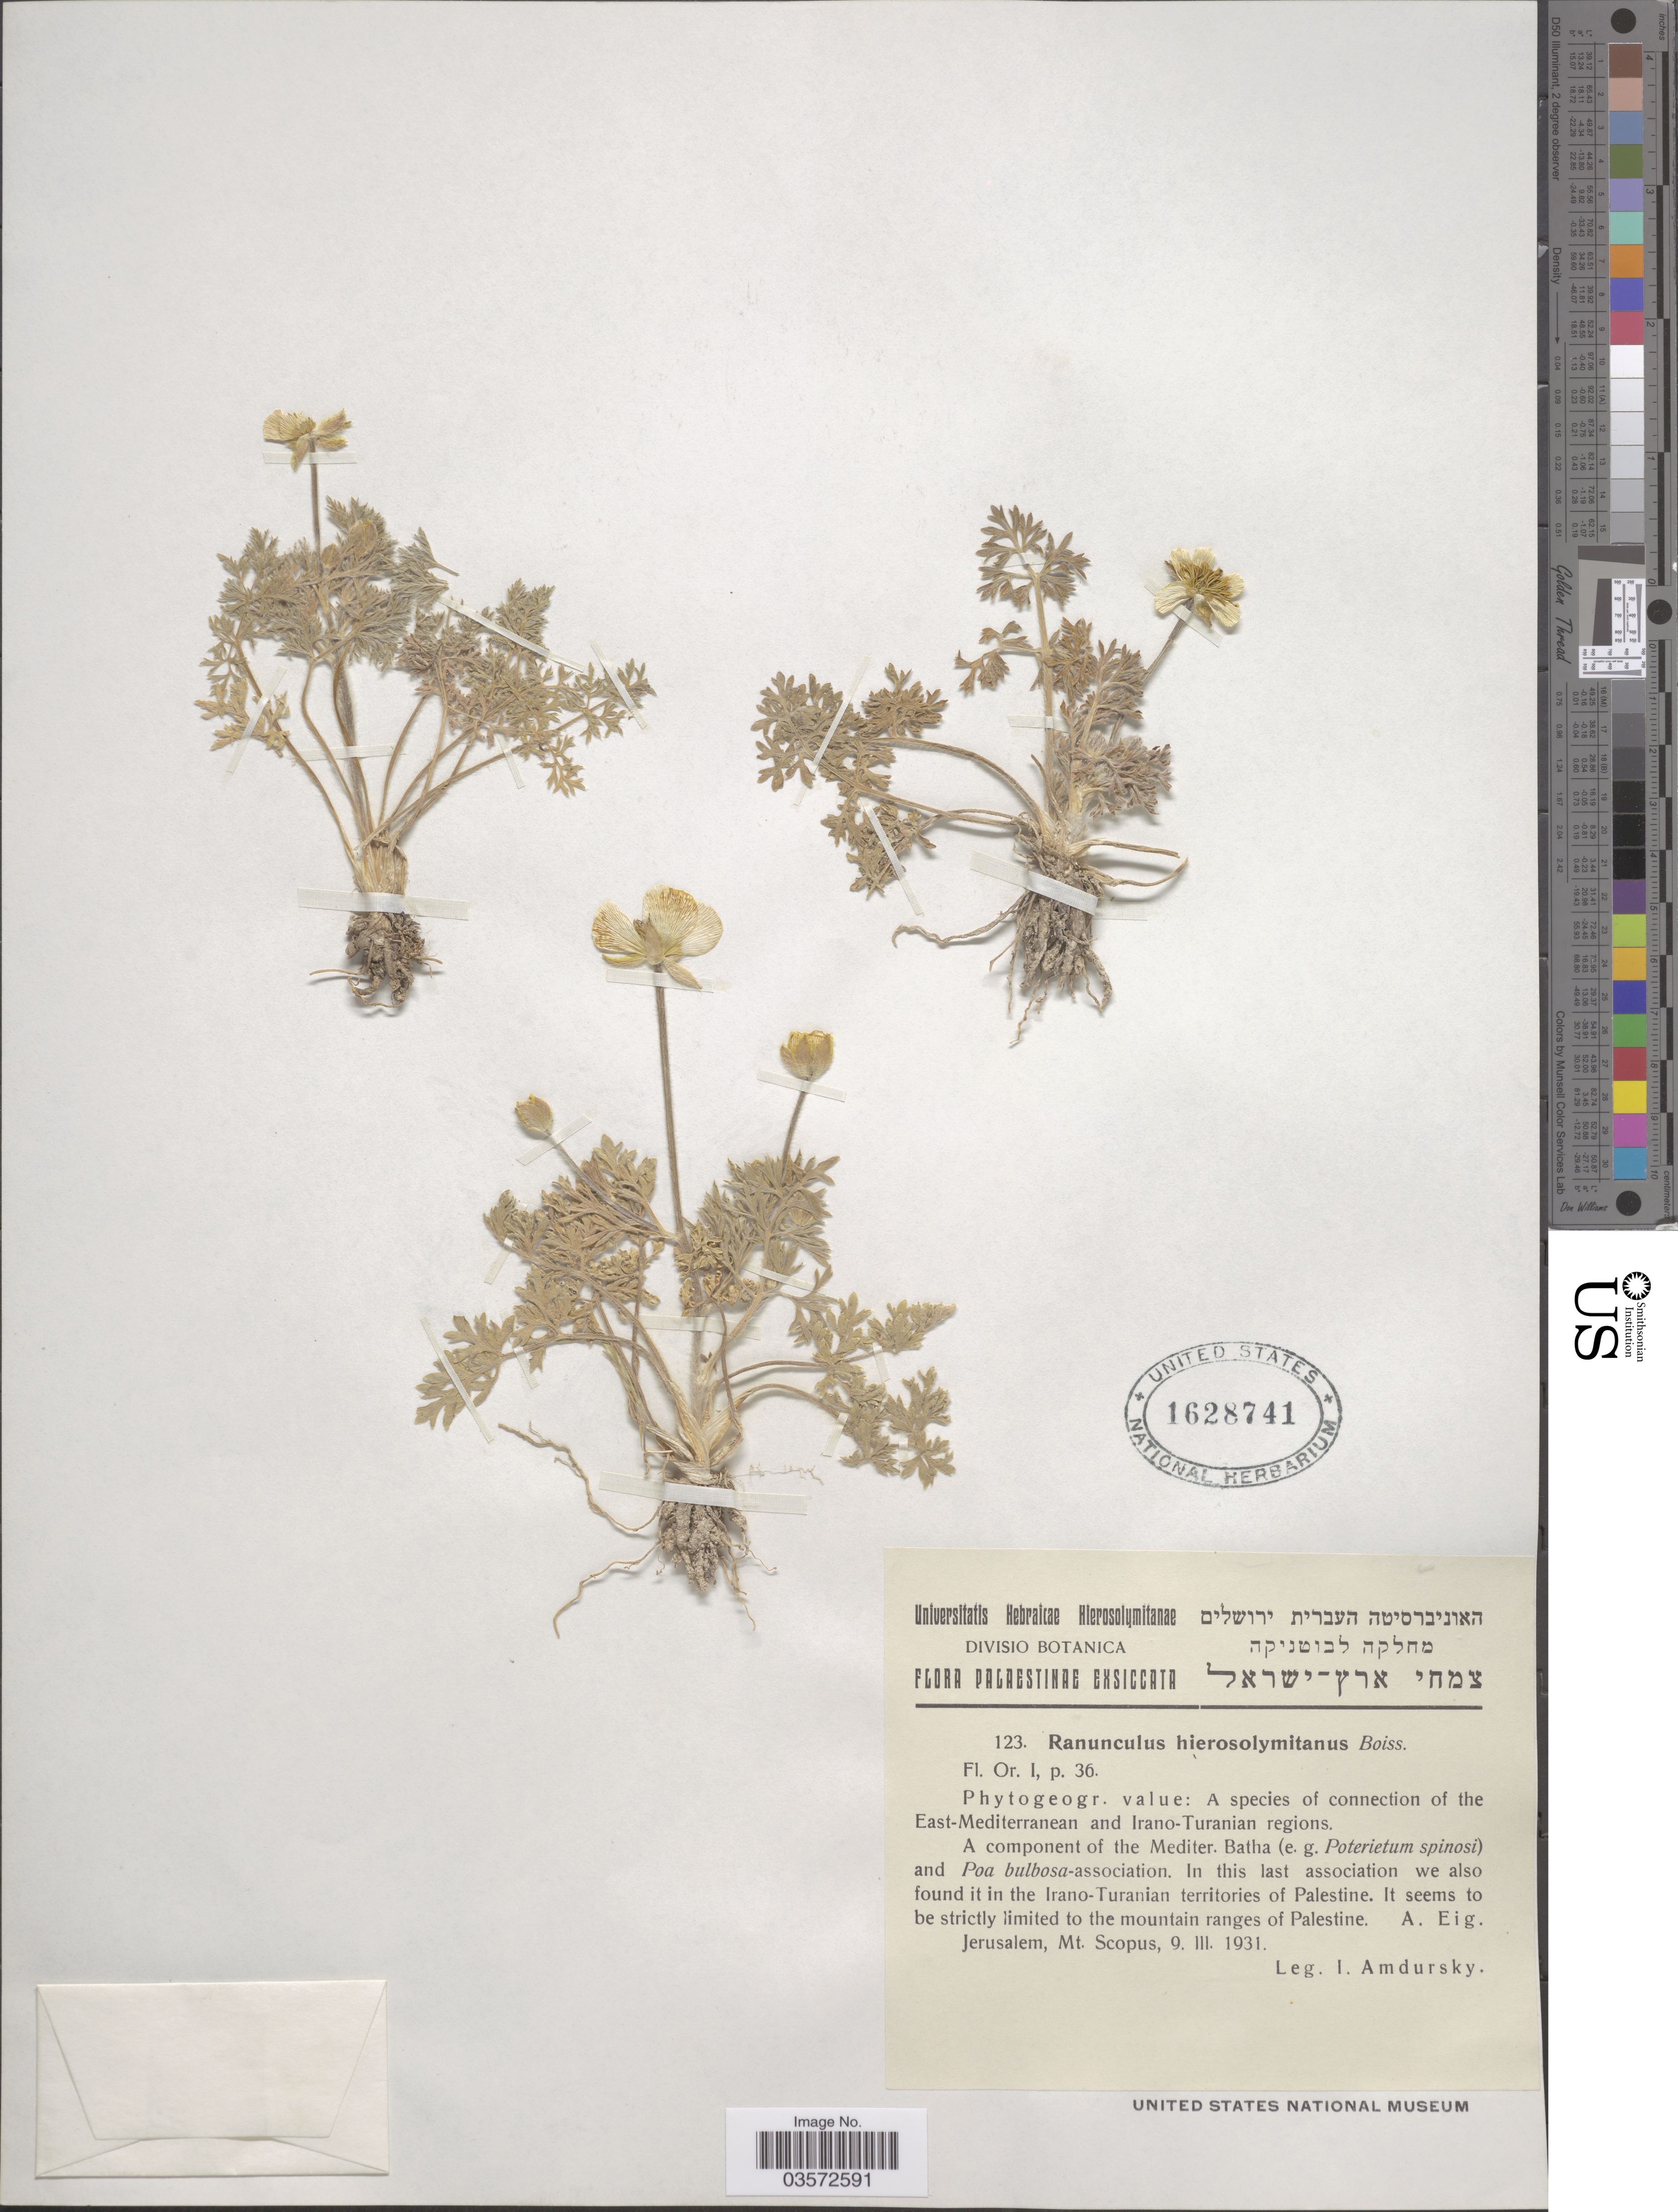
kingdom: Plantae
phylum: Tracheophyta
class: Magnoliopsida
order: Ranunculales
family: Ranunculaceae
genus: Ranunculus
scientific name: Ranunculus hierosolymitanus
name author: Boiss.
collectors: I. Amdursky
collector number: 123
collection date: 1931-03-09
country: Israel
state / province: Jerusalem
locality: Palestinae. Jerusalem, Mt. Scopus.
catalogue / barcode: US 1628741